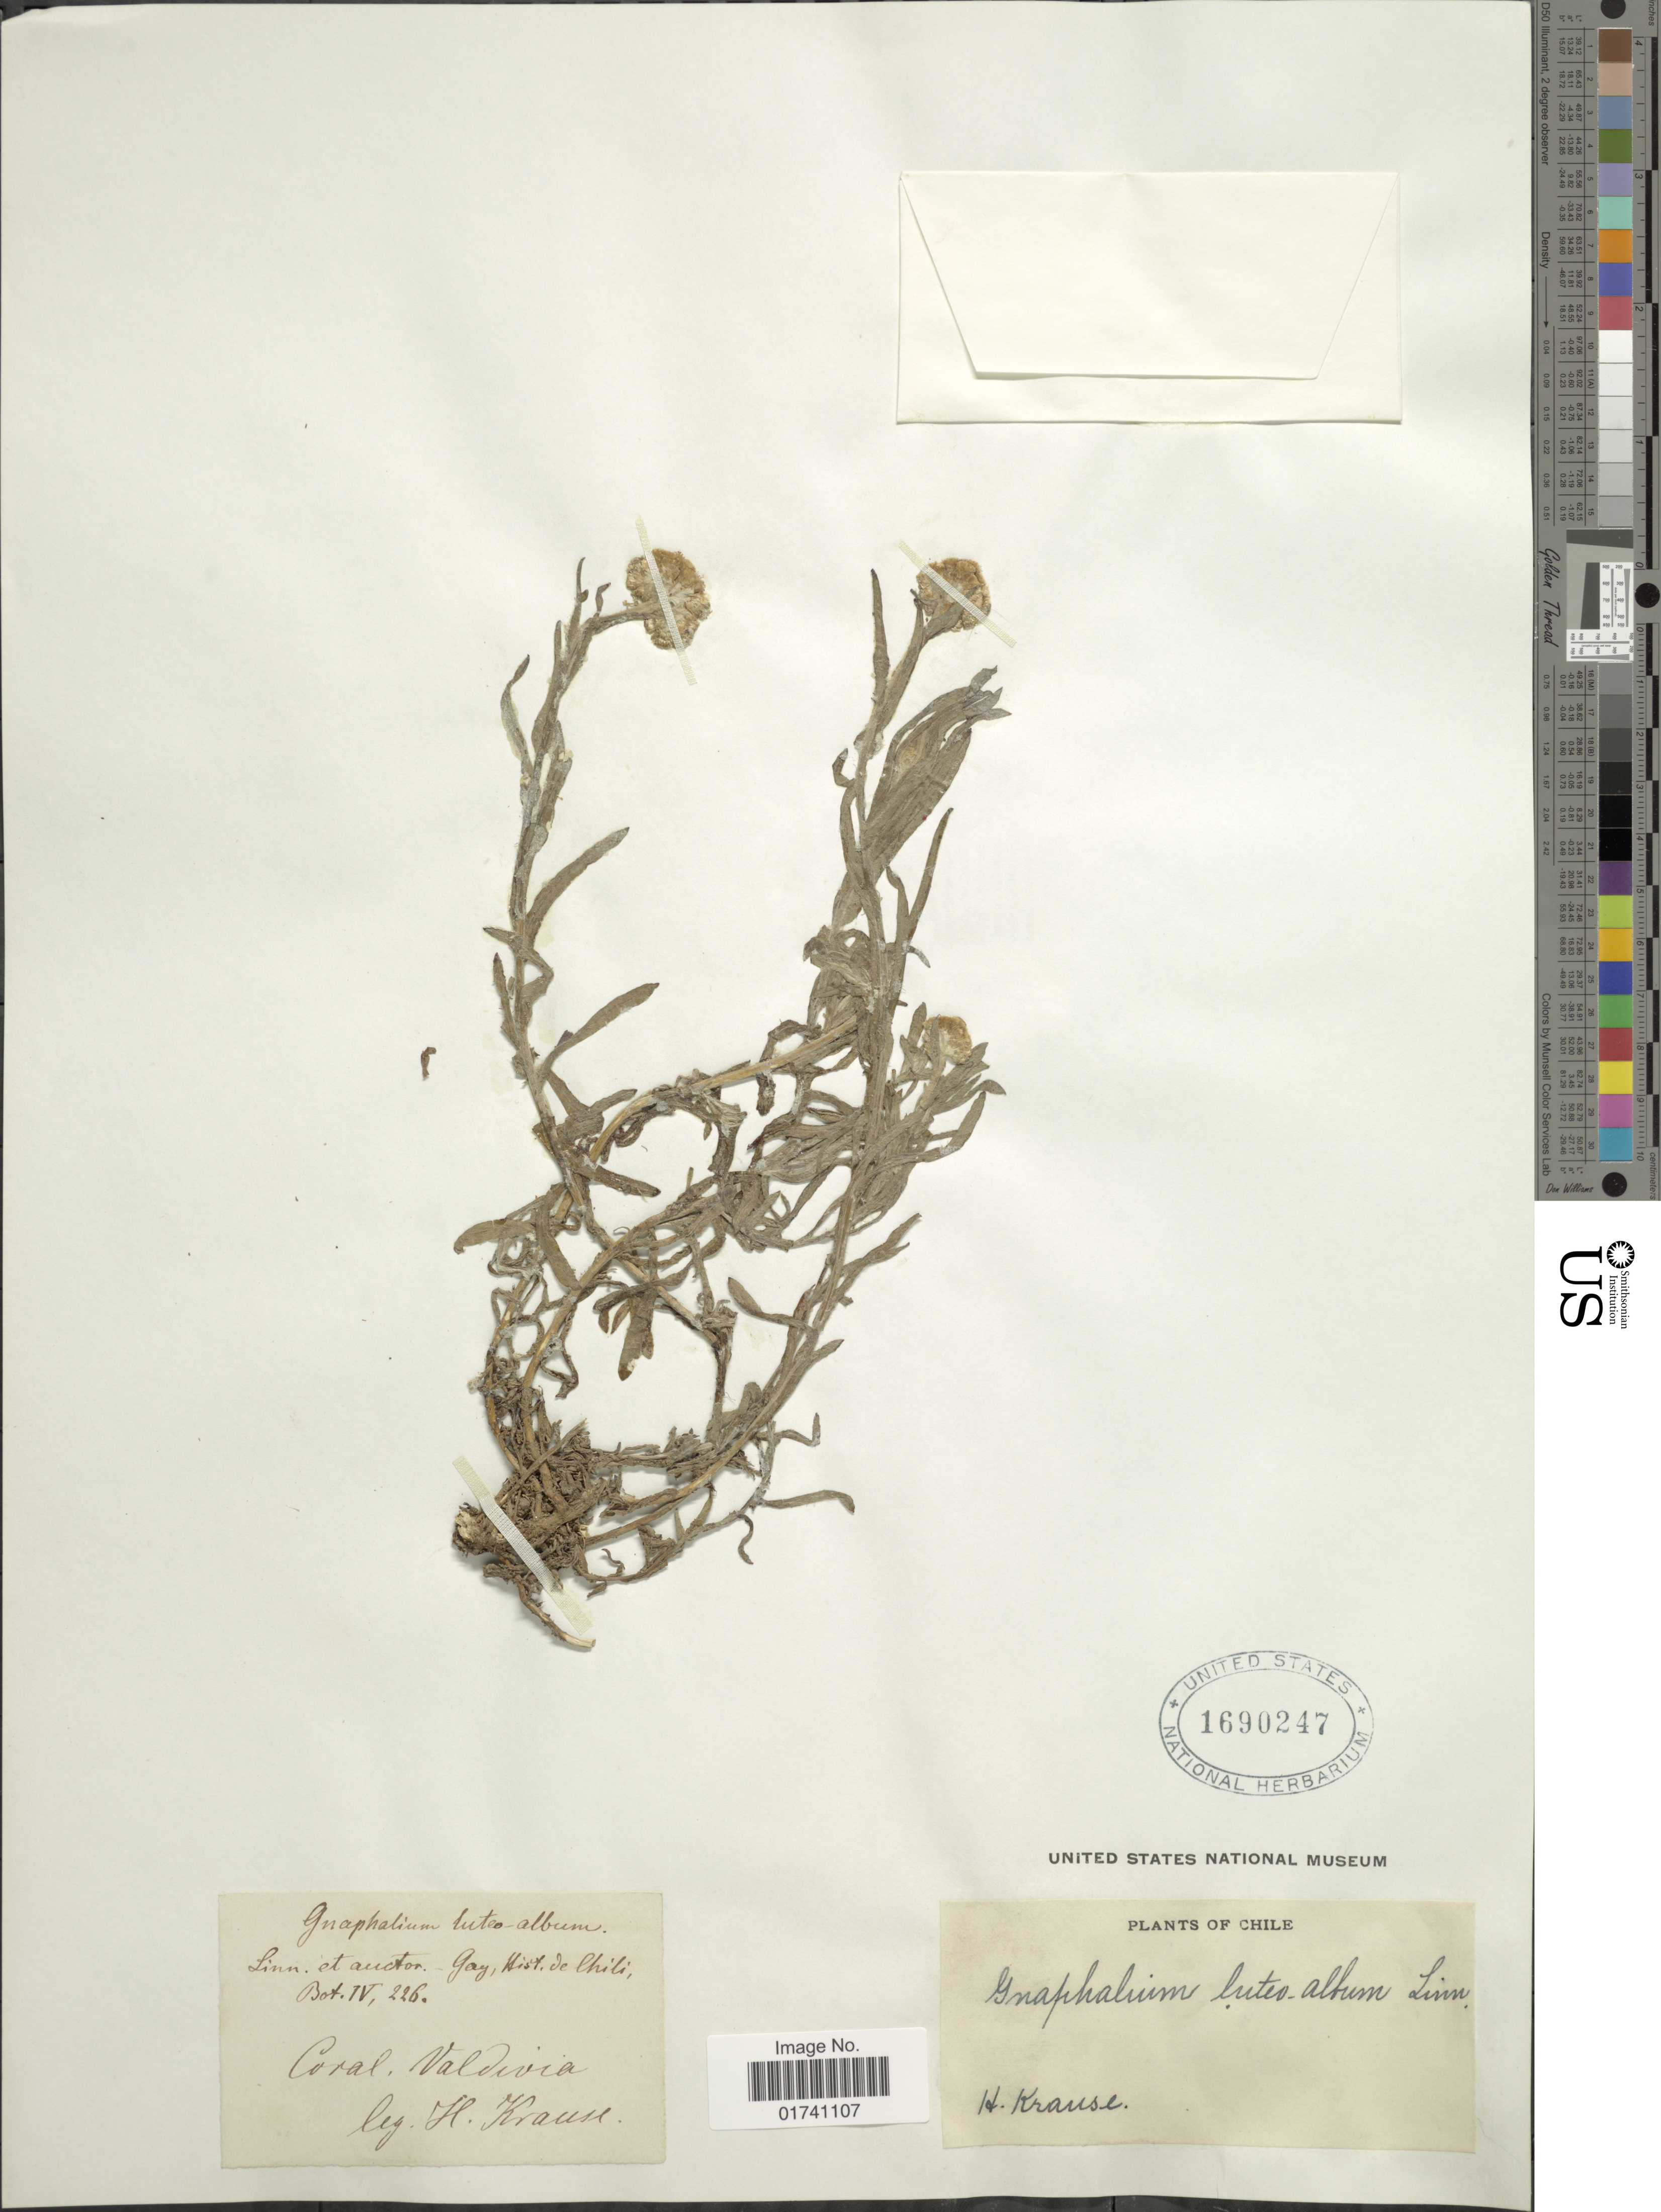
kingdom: Plantae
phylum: Tracheophyta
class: Magnoliopsida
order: Asterales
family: Asteraceae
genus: Laphangium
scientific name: Laphangium luteoalbum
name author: (L.) Tzvelev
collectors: H. Krause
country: Chile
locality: Coral, Valdiia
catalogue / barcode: US 1690247